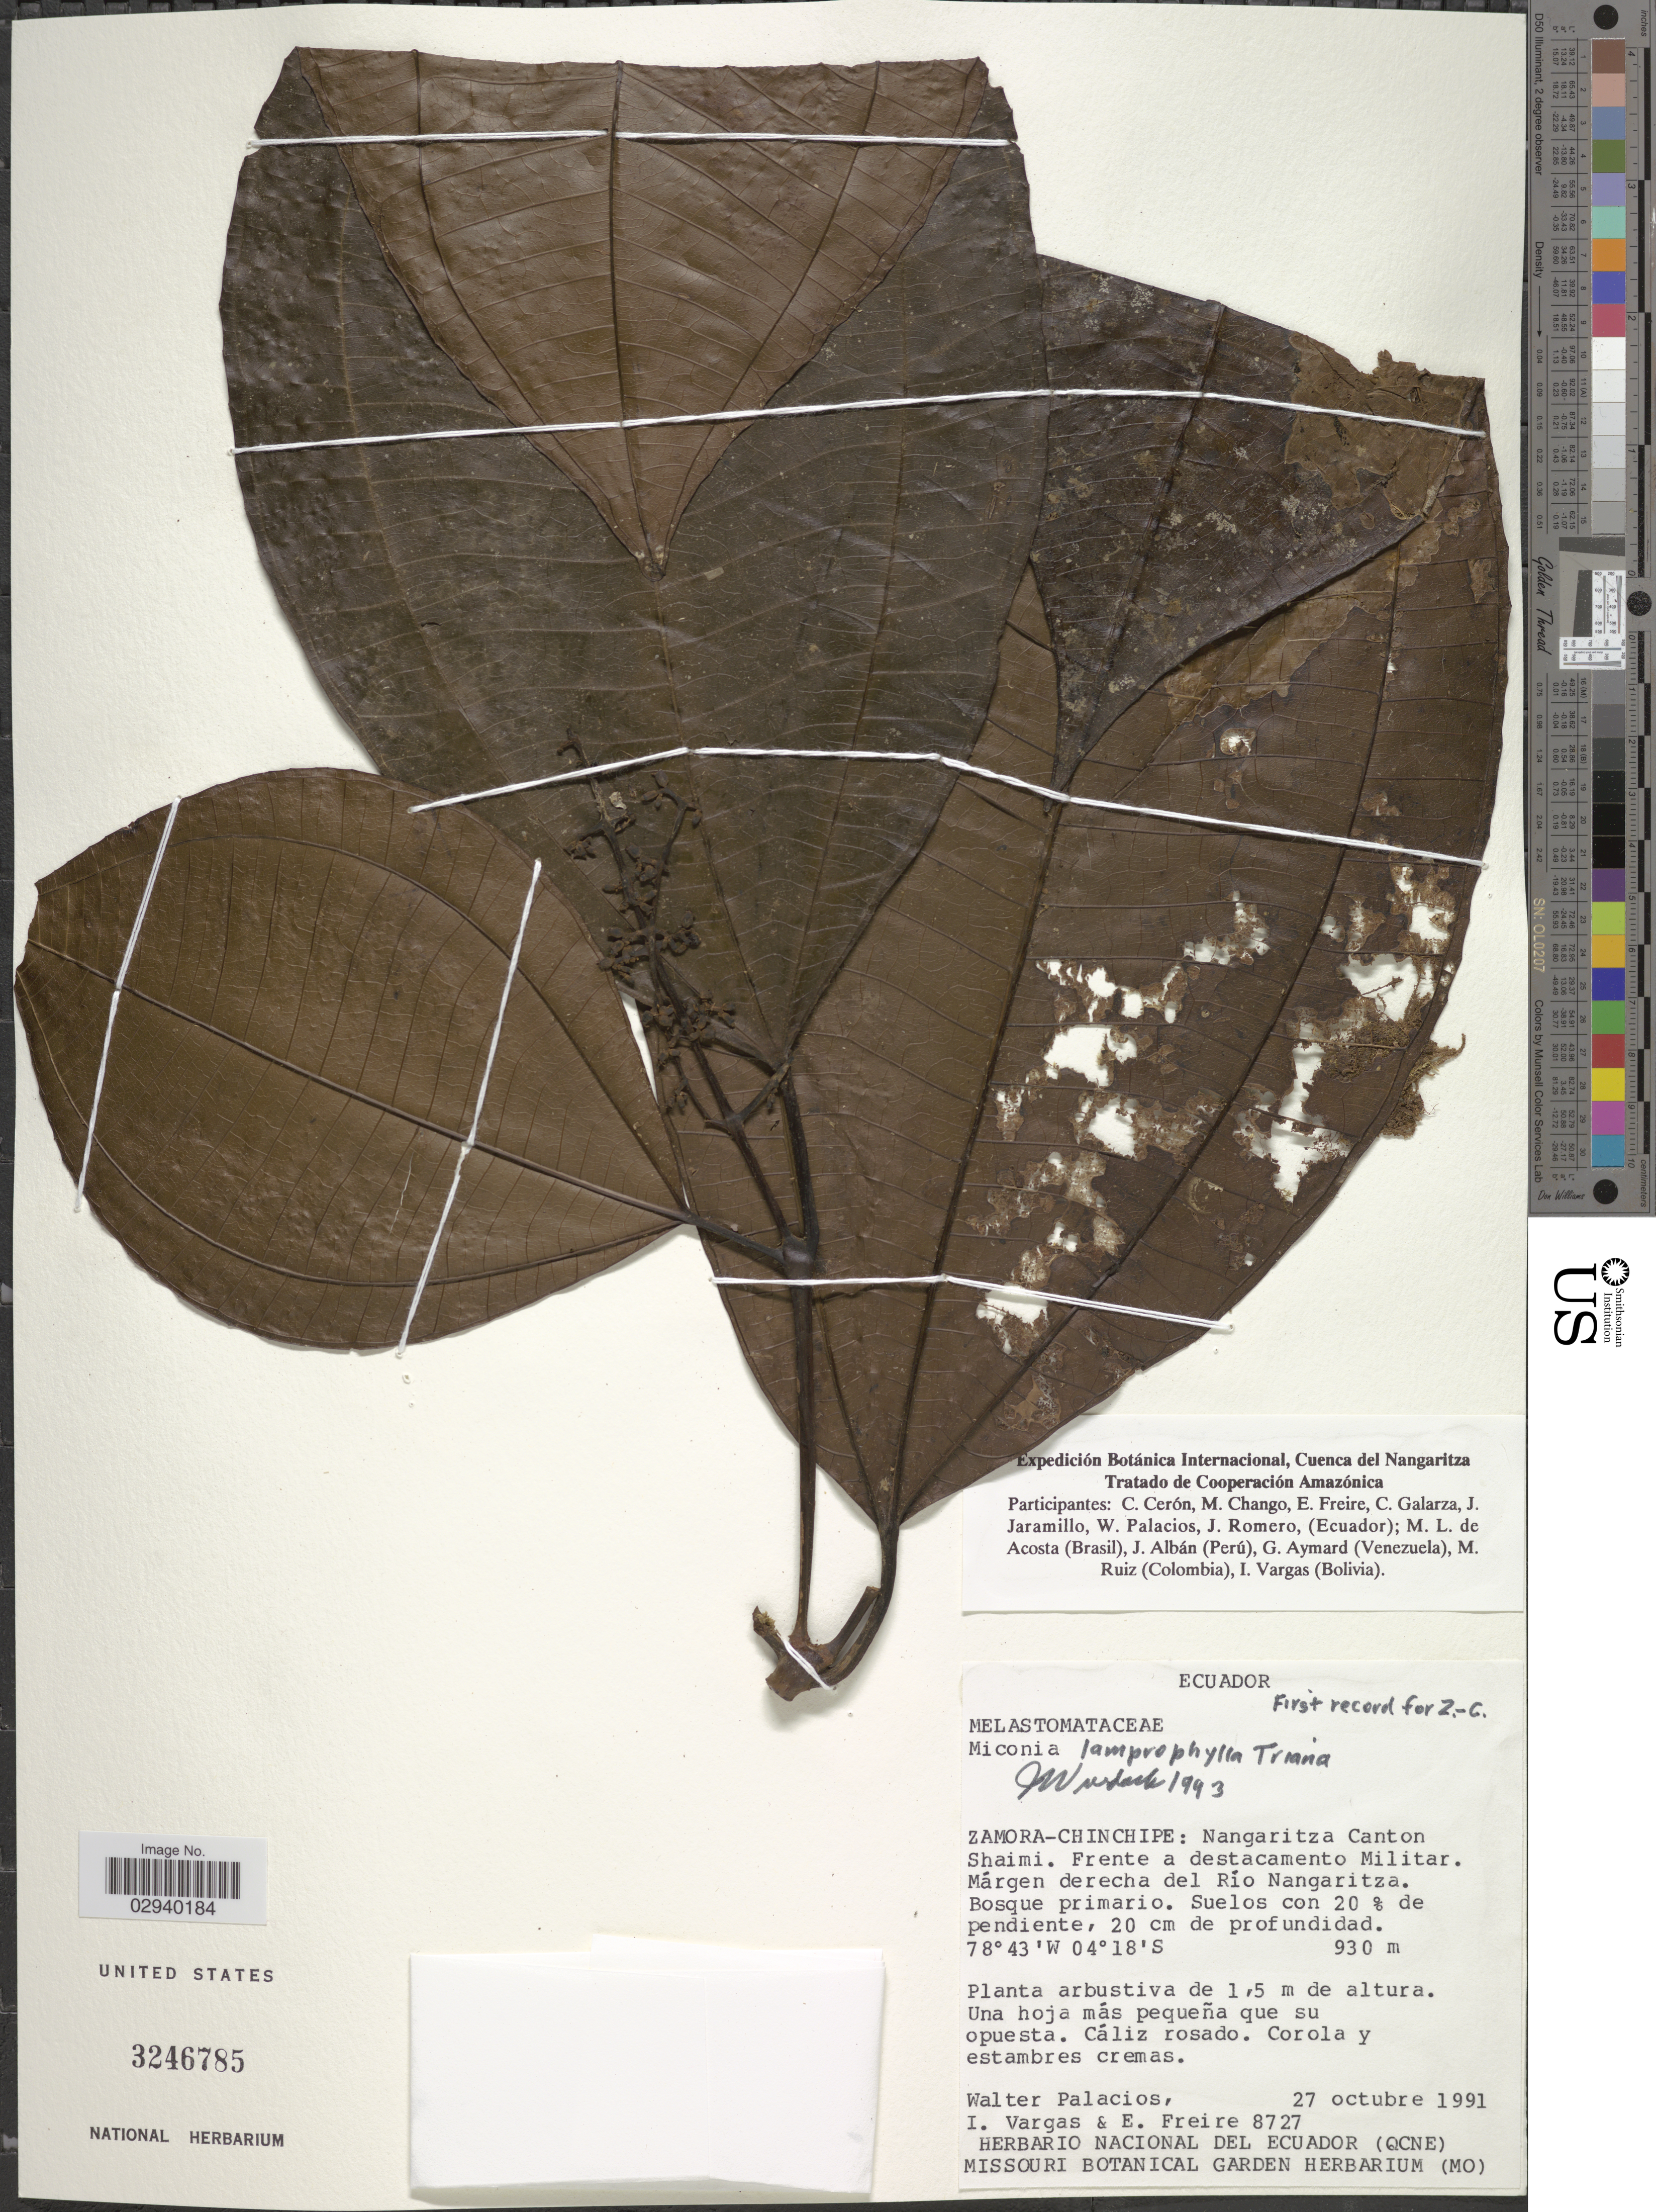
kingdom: Plantae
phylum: Tracheophyta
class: Magnoliopsida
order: Myrtales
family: Melastomataceae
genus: Miconia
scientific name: Miconia lamprophylla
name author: Triana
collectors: W. Palacios, I. Vargas & E. Freire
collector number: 8727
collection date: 1991-10-27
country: Ecuador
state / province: Zamora-Chinchipe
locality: Nangaritza Canton Shaimi. Frente a destacamento Militar. Márgen derecha del Río Nangaritza.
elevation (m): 930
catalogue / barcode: US 3246785